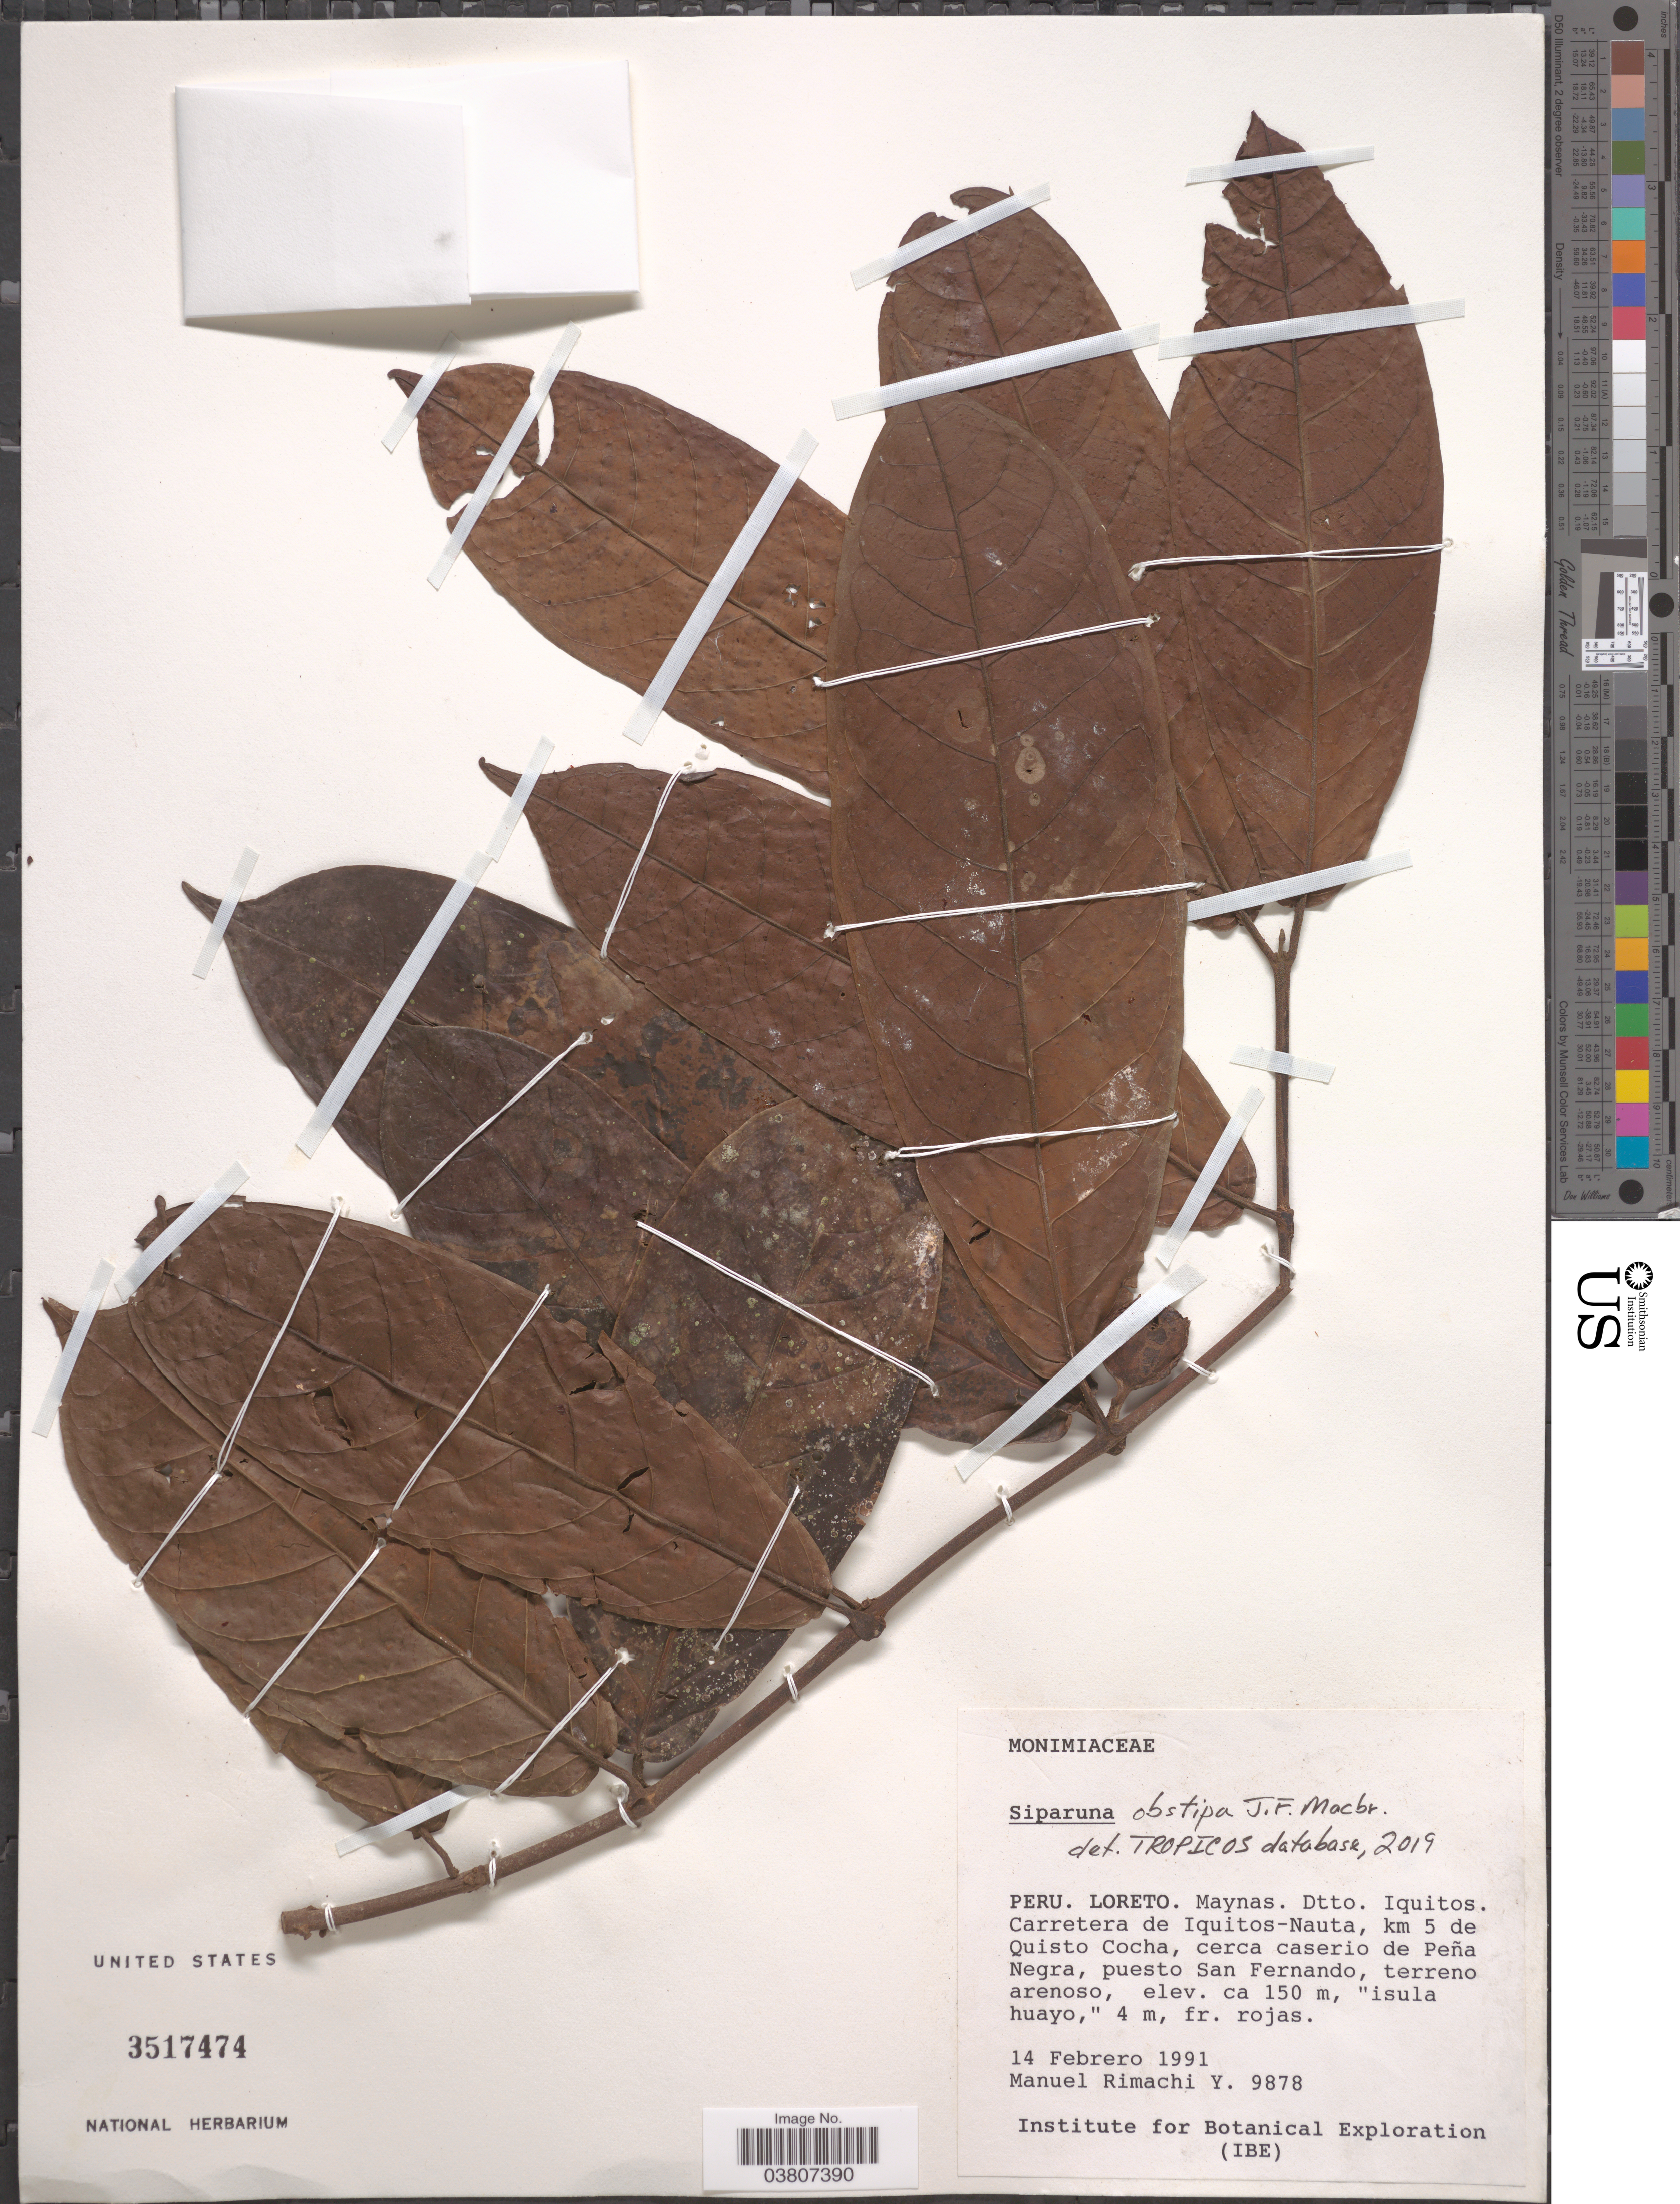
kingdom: Plantae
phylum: Tracheophyta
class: Magnoliopsida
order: Laurales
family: Siparunaceae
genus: Siparuna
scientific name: Siparuna obstipa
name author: J.F. Macbr.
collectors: M. Rimachi Y.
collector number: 9878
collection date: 1991-02-14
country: Peru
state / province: Loreto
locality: Maynas. Dtto. Iquitos. Carretera de Iquitoa-Nauta, km 5 de Quisto Cocha, cerca caserio de Peña Negra, puesto San Fernando.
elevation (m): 150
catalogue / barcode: US 3517474